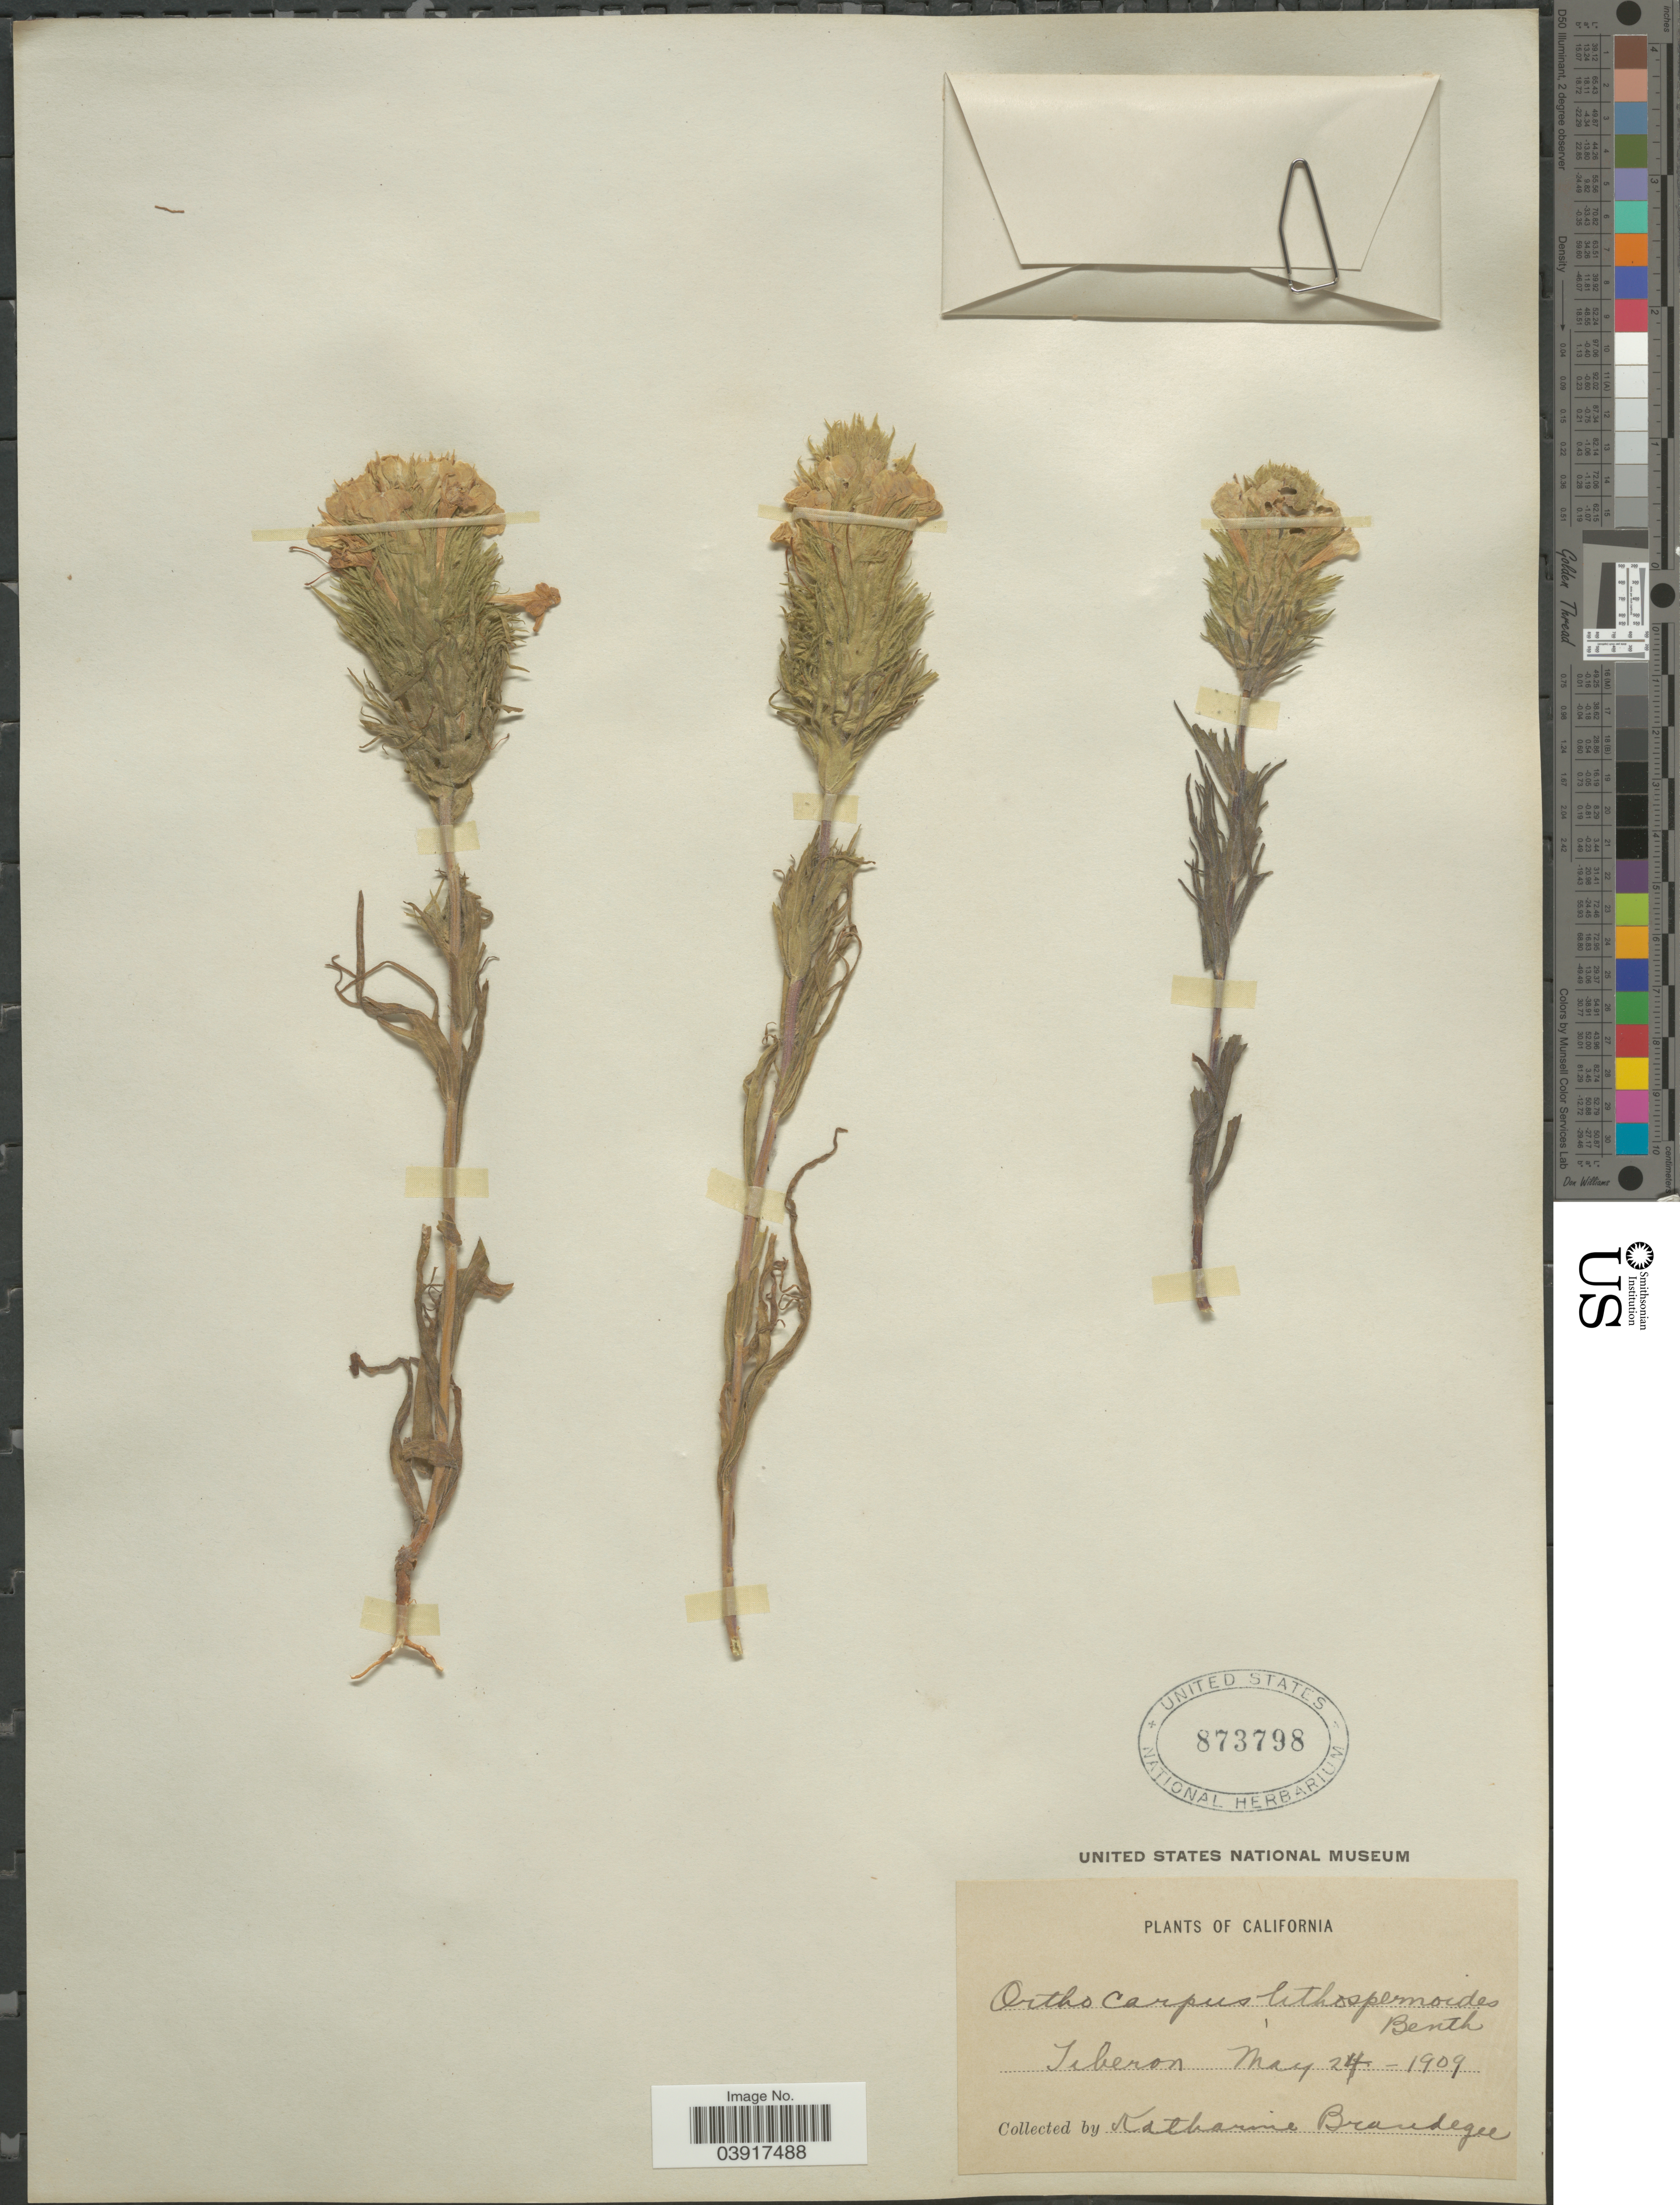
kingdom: Plantae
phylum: Tracheophyta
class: Magnoliopsida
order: Lamiales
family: Orobanchaceae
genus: Orthocarpus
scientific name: Orthocarpus lithospermoides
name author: Benth.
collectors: M. K. Brandegee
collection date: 1909-05-24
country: United States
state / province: California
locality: Tiberon.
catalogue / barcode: US 873798